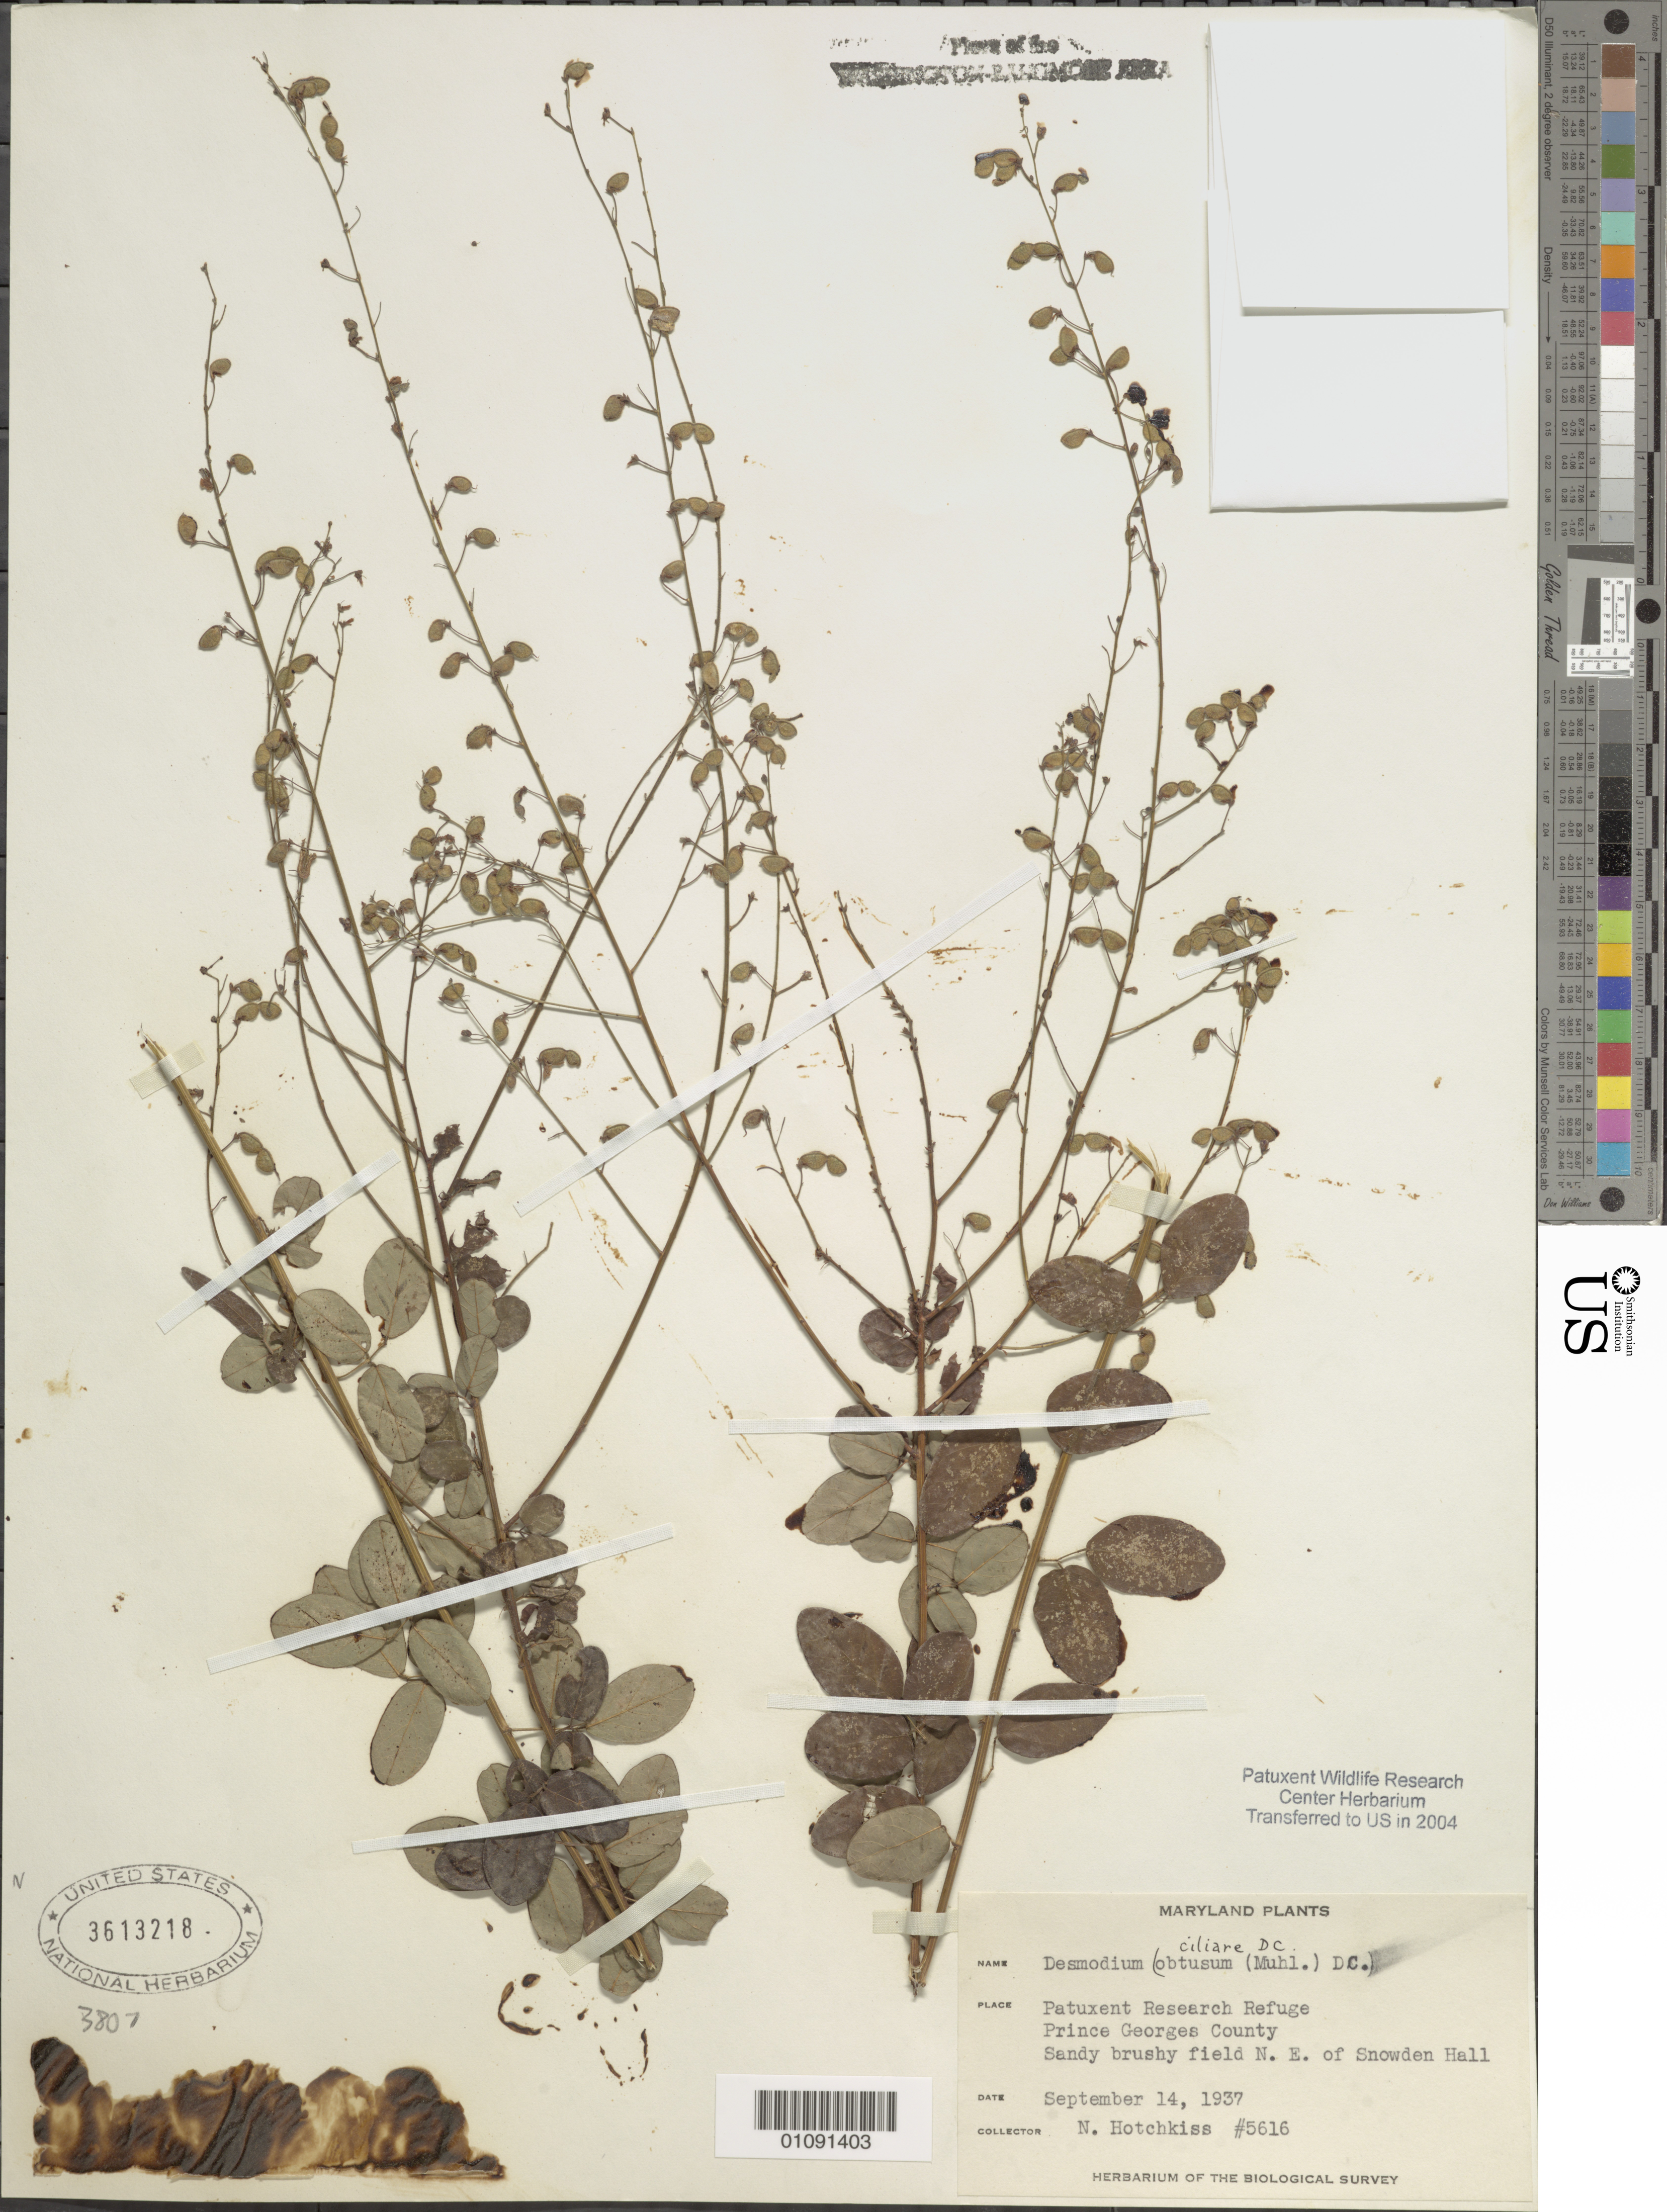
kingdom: Plantae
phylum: Tracheophyta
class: Magnoliopsida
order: Fabales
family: Fabaceae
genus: Desmodium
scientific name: Desmodium ciliare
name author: (Muhl. ex Willd.) DC.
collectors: N. Hotchkiss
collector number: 5616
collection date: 1937-09-14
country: United States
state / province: Maryland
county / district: Prince George's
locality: Patuxent Wildlife Refuge. N.E. of Snowden Hall.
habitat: Sandy, brushy field.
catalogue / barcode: US 3613218